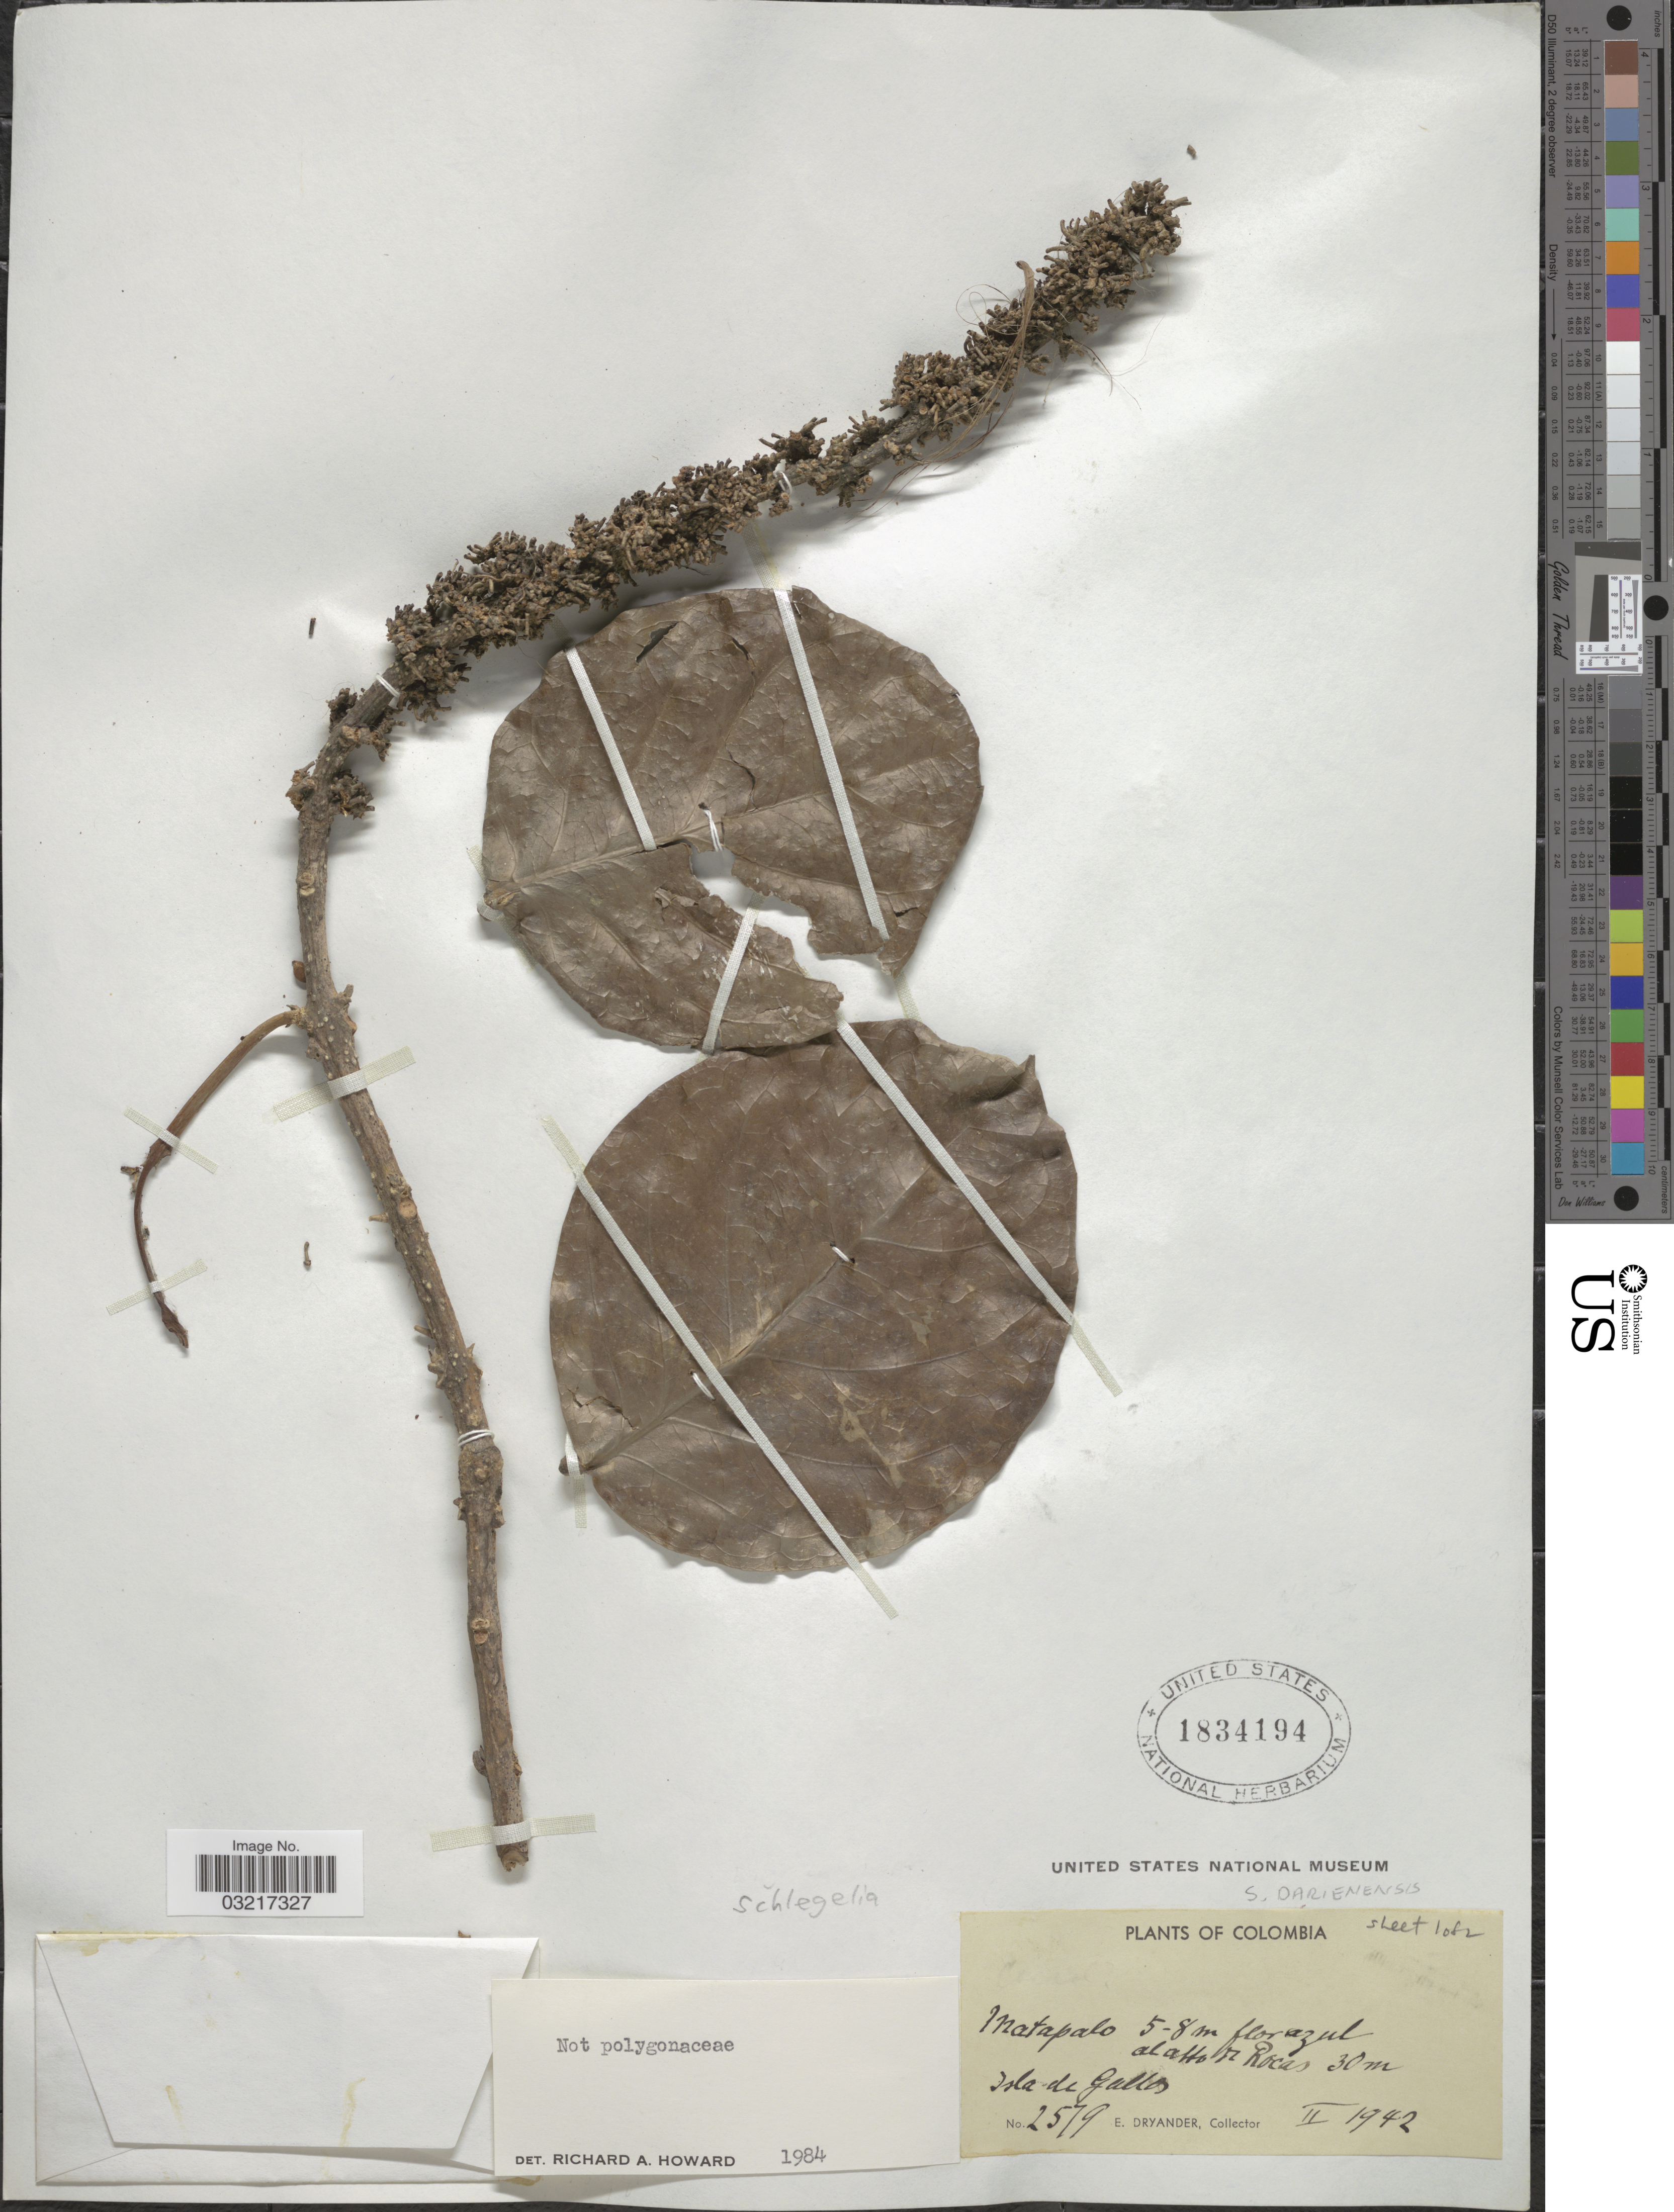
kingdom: Plantae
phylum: Tracheophyta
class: Magnoliopsida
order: Lamiales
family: Schlegeliaceae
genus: Schlegelia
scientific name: Schlegelia darienensis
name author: Sandwith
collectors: E. Dryander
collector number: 2579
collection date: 1942-02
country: Colombia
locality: Isla de Gallos.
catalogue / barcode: US 1834194